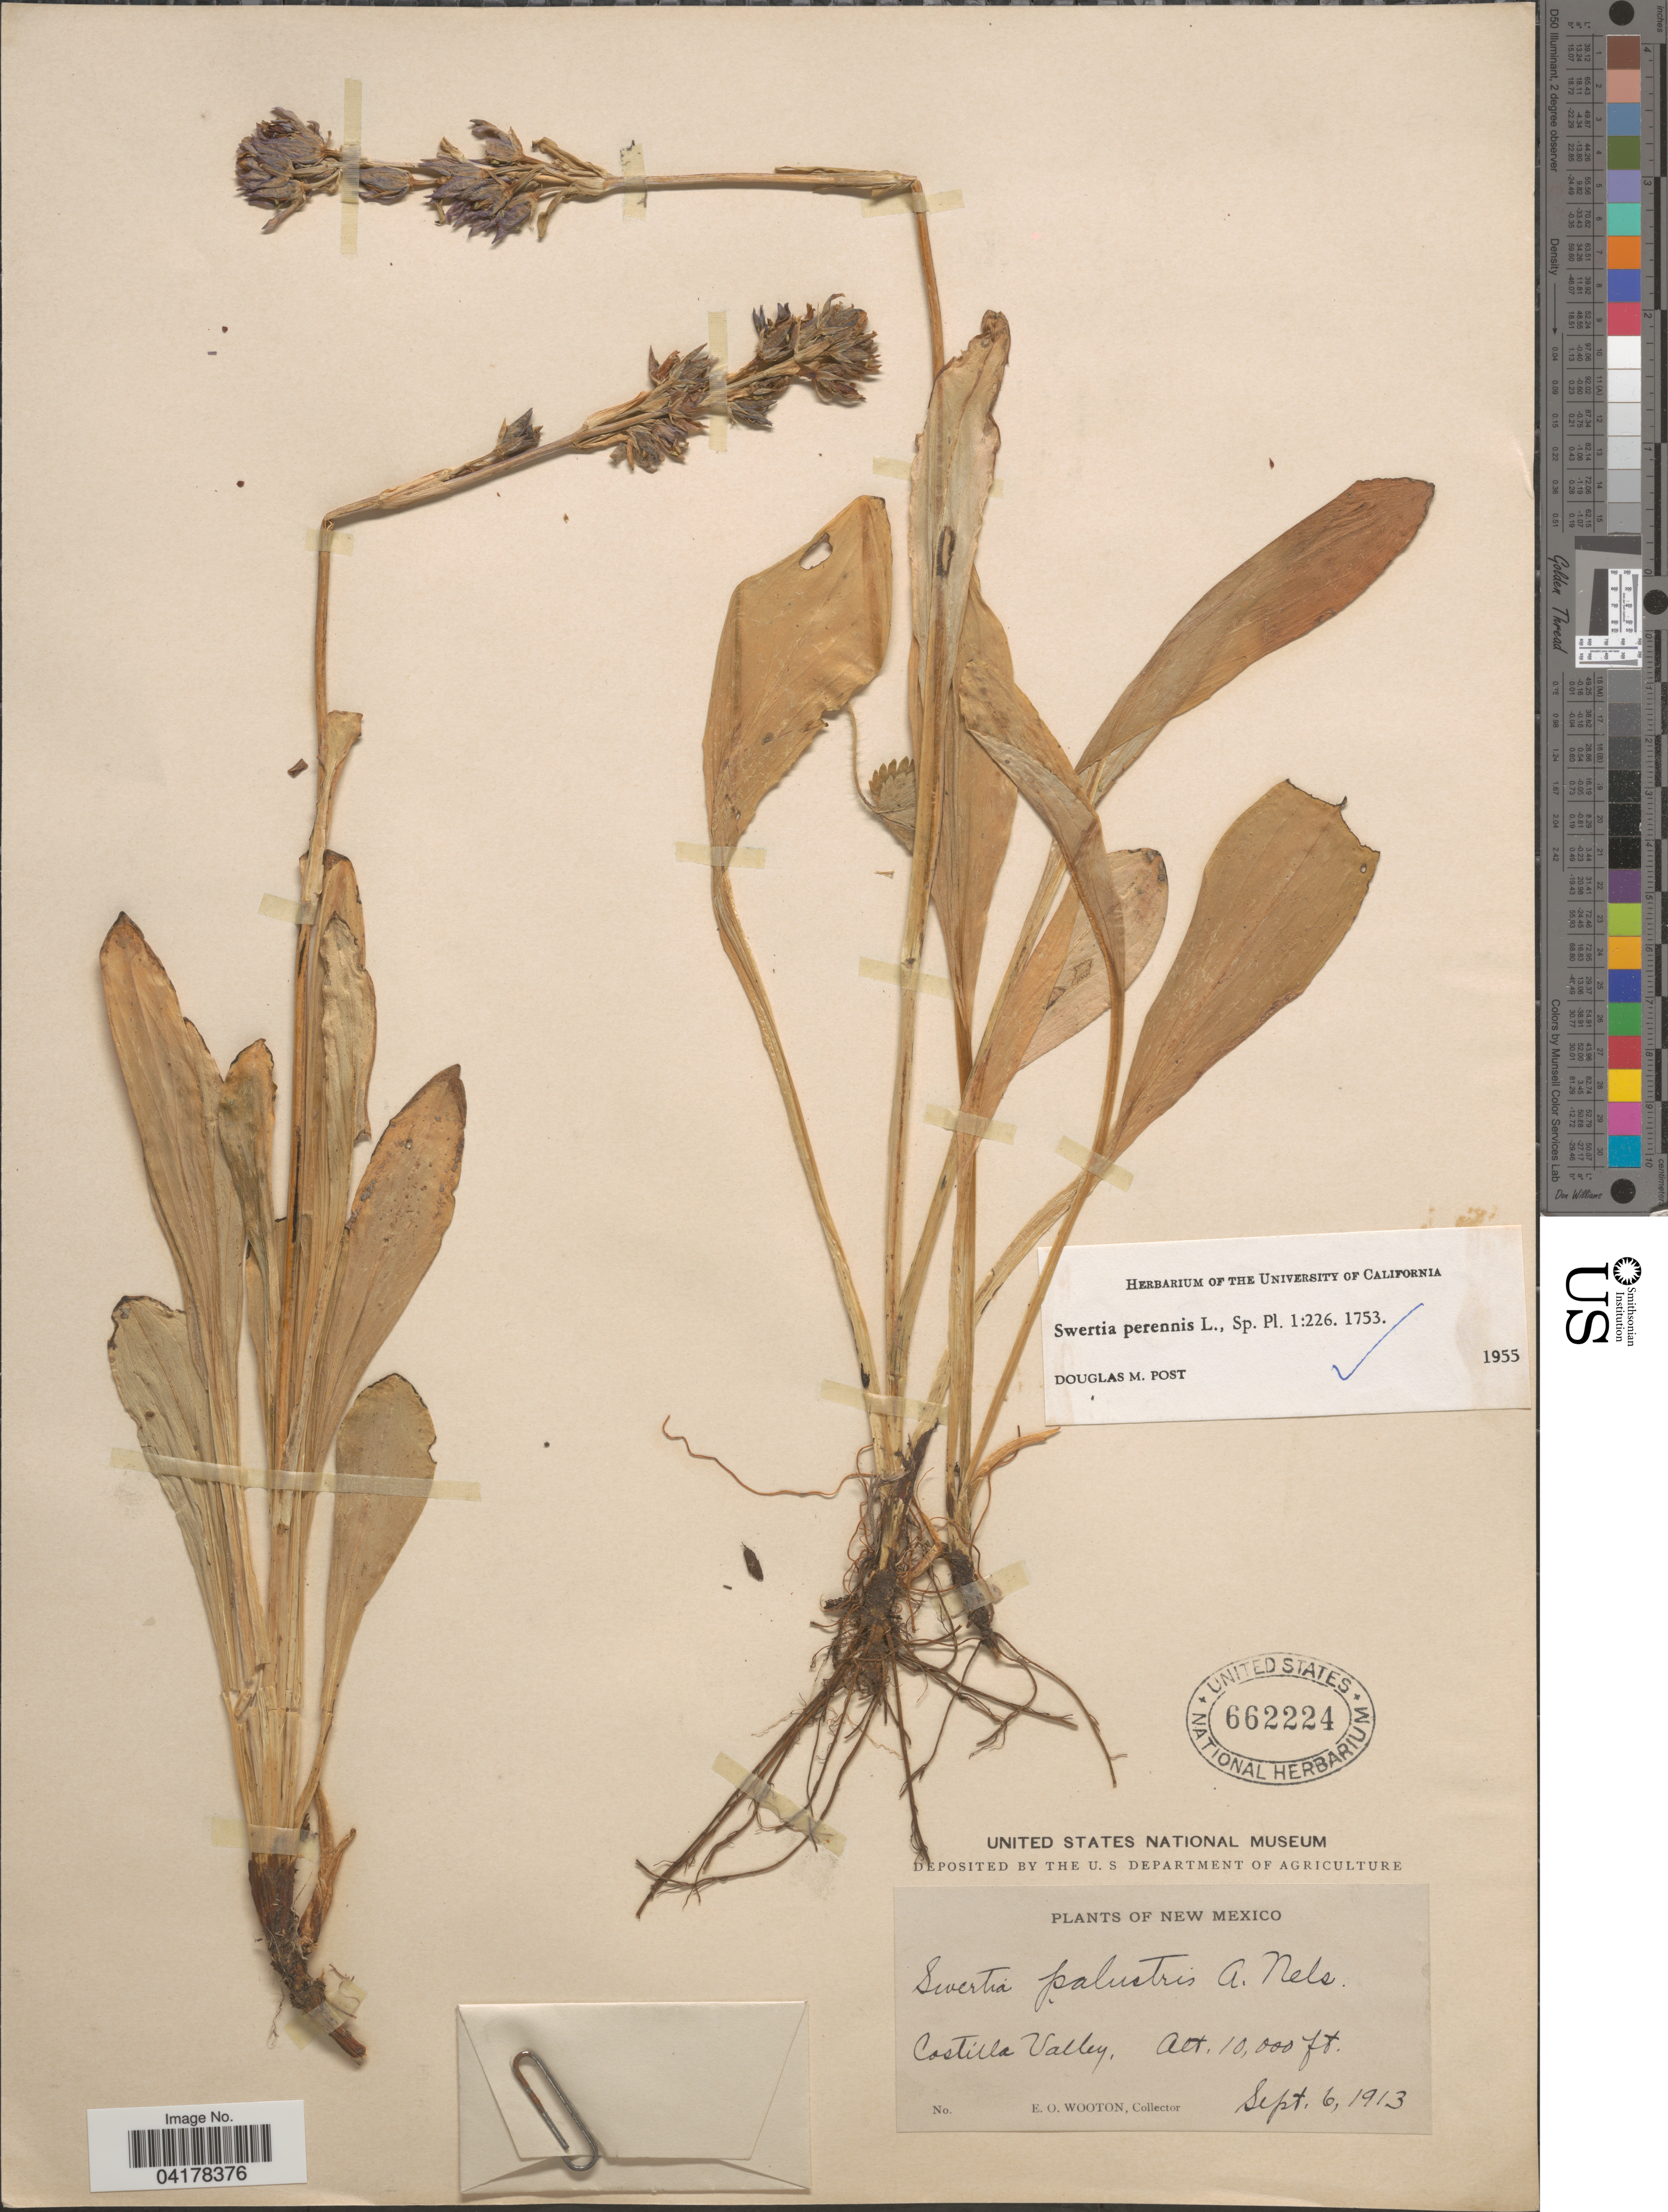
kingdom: Plantae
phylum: Tracheophyta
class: Magnoliopsida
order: Gentianales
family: Gentianaceae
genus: Swertia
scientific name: Swertia perennis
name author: L.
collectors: E. O. Wooton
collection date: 1913-09-06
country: United States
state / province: New Mexico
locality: Costilla Valley.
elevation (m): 3048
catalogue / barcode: US 662224